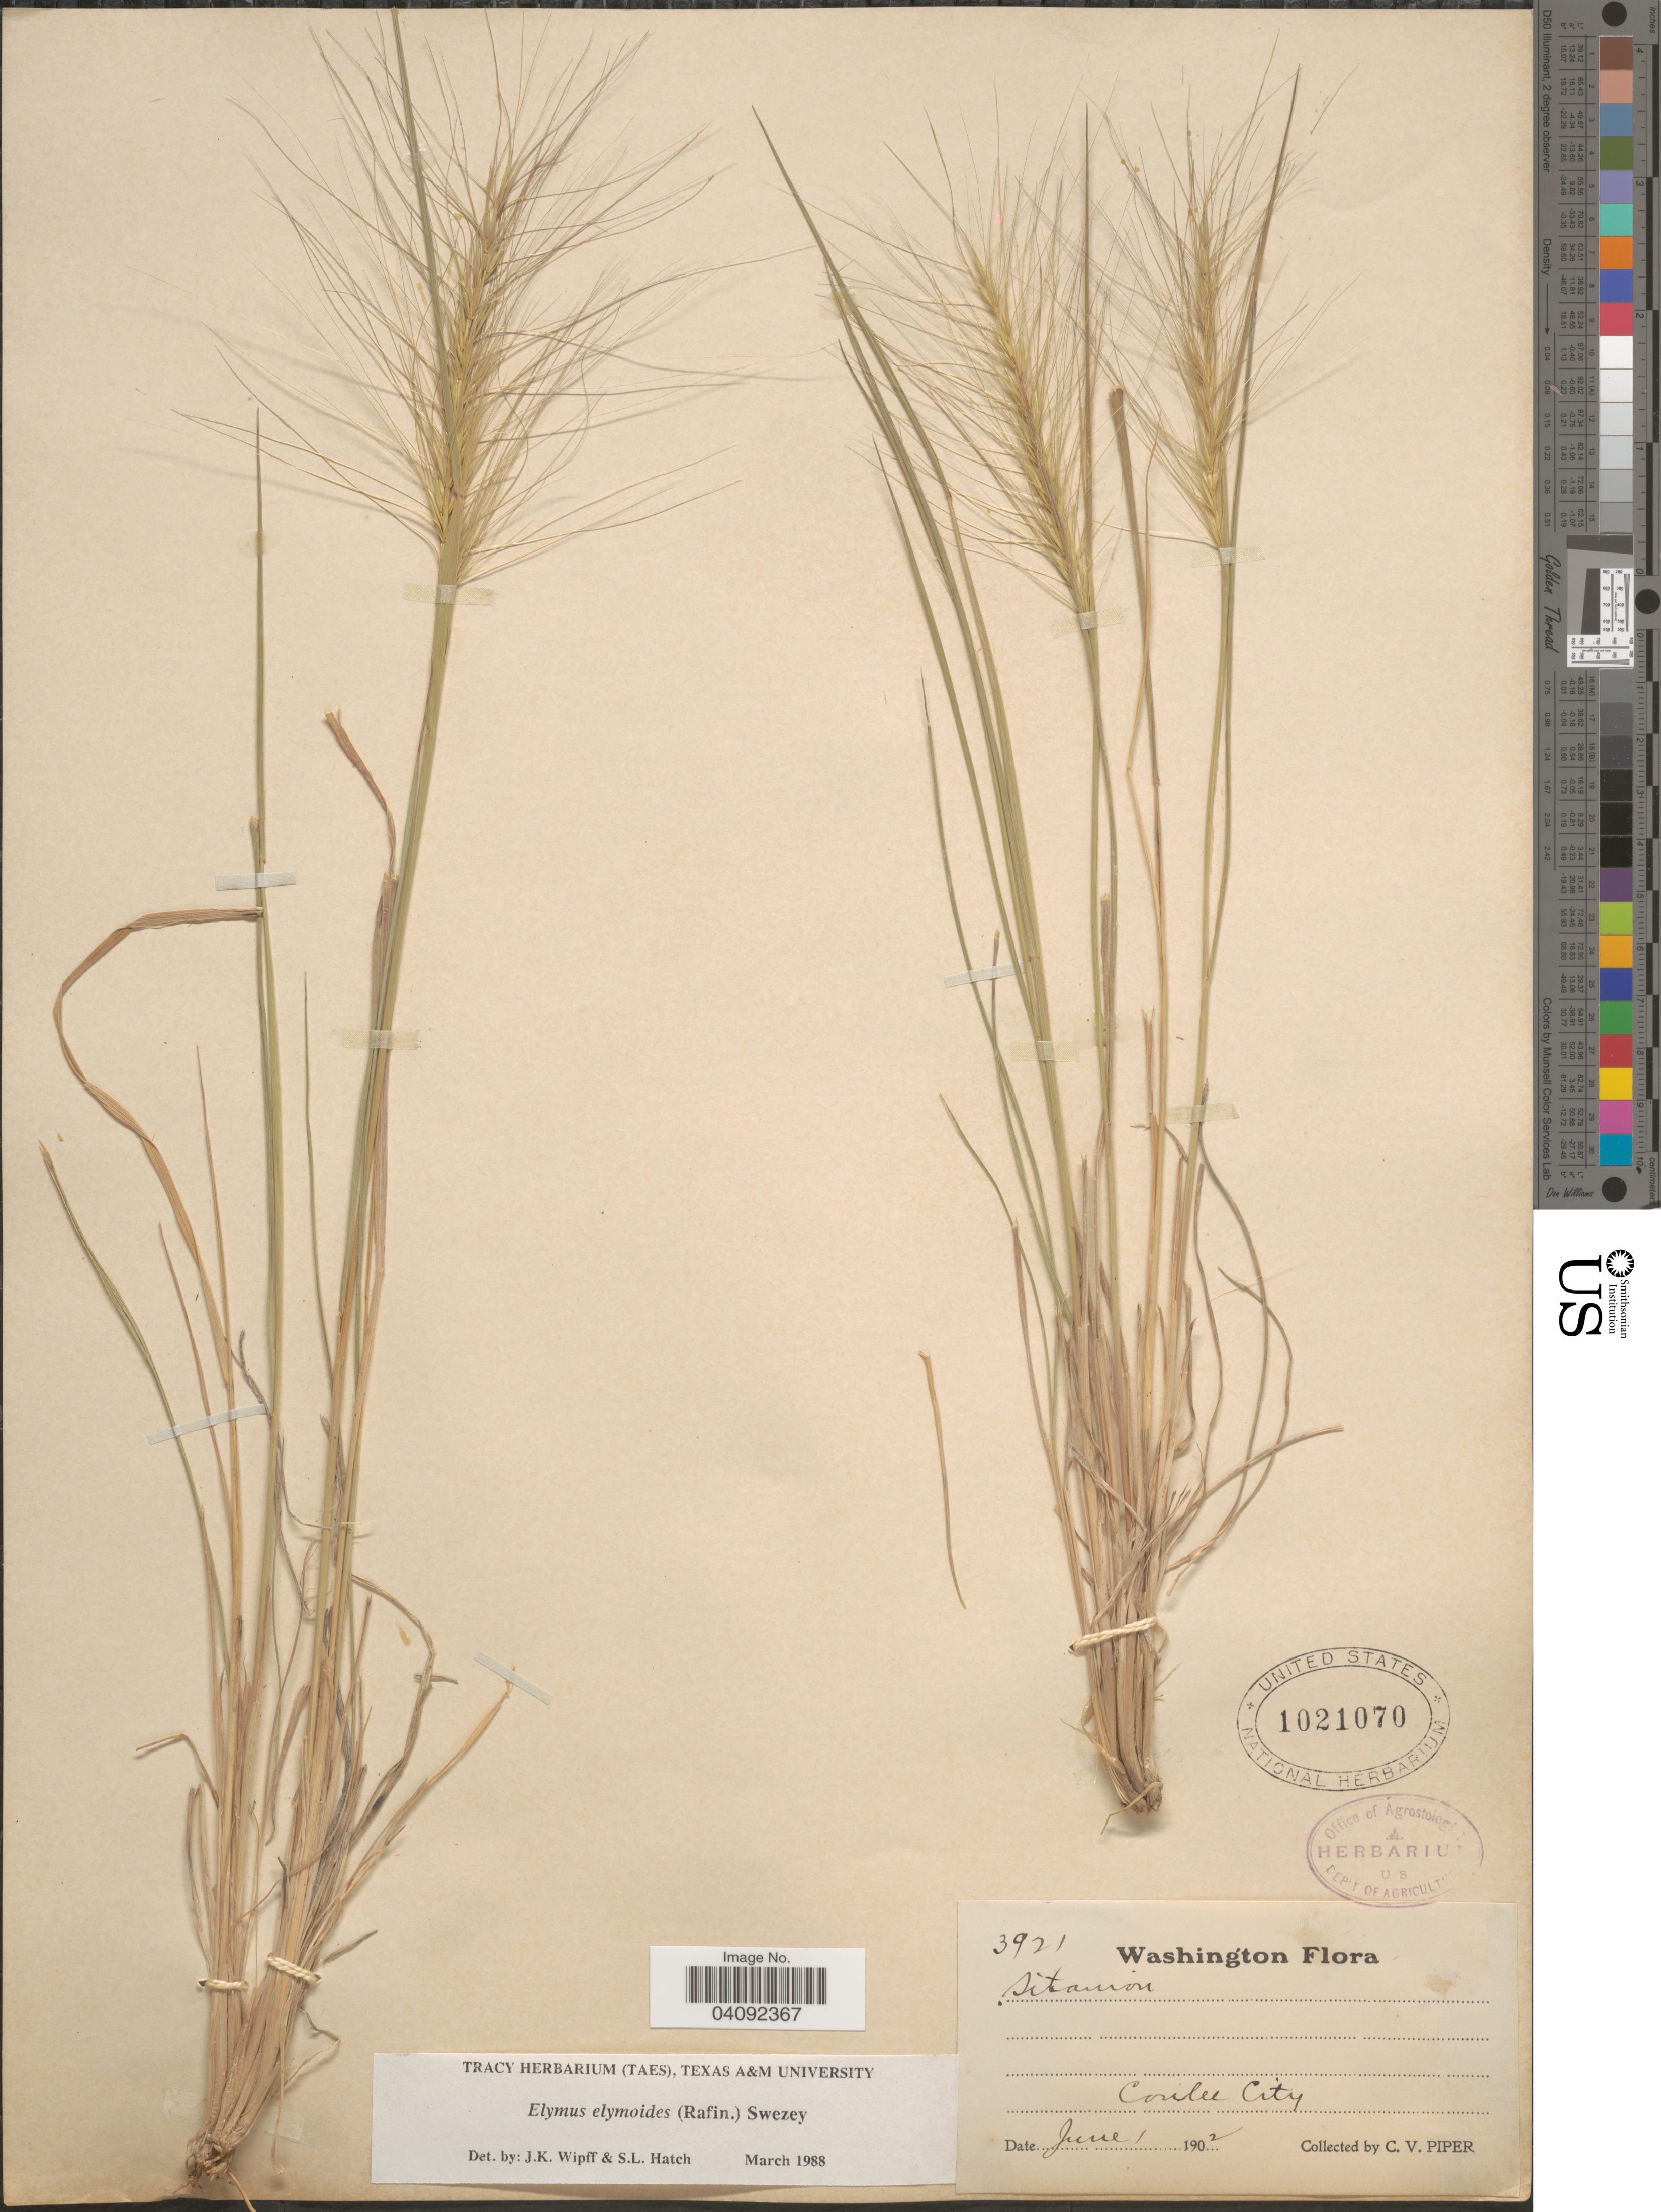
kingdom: Plantae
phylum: Tracheophyta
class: Liliopsida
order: Poales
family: Poaceae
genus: Elymus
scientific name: Elymus elymoides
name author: (Raf.) Swezey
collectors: C. V. Piper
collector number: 3921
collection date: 1902-06-01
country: United States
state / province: Washington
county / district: Grant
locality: Coulee City.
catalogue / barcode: US 1021070